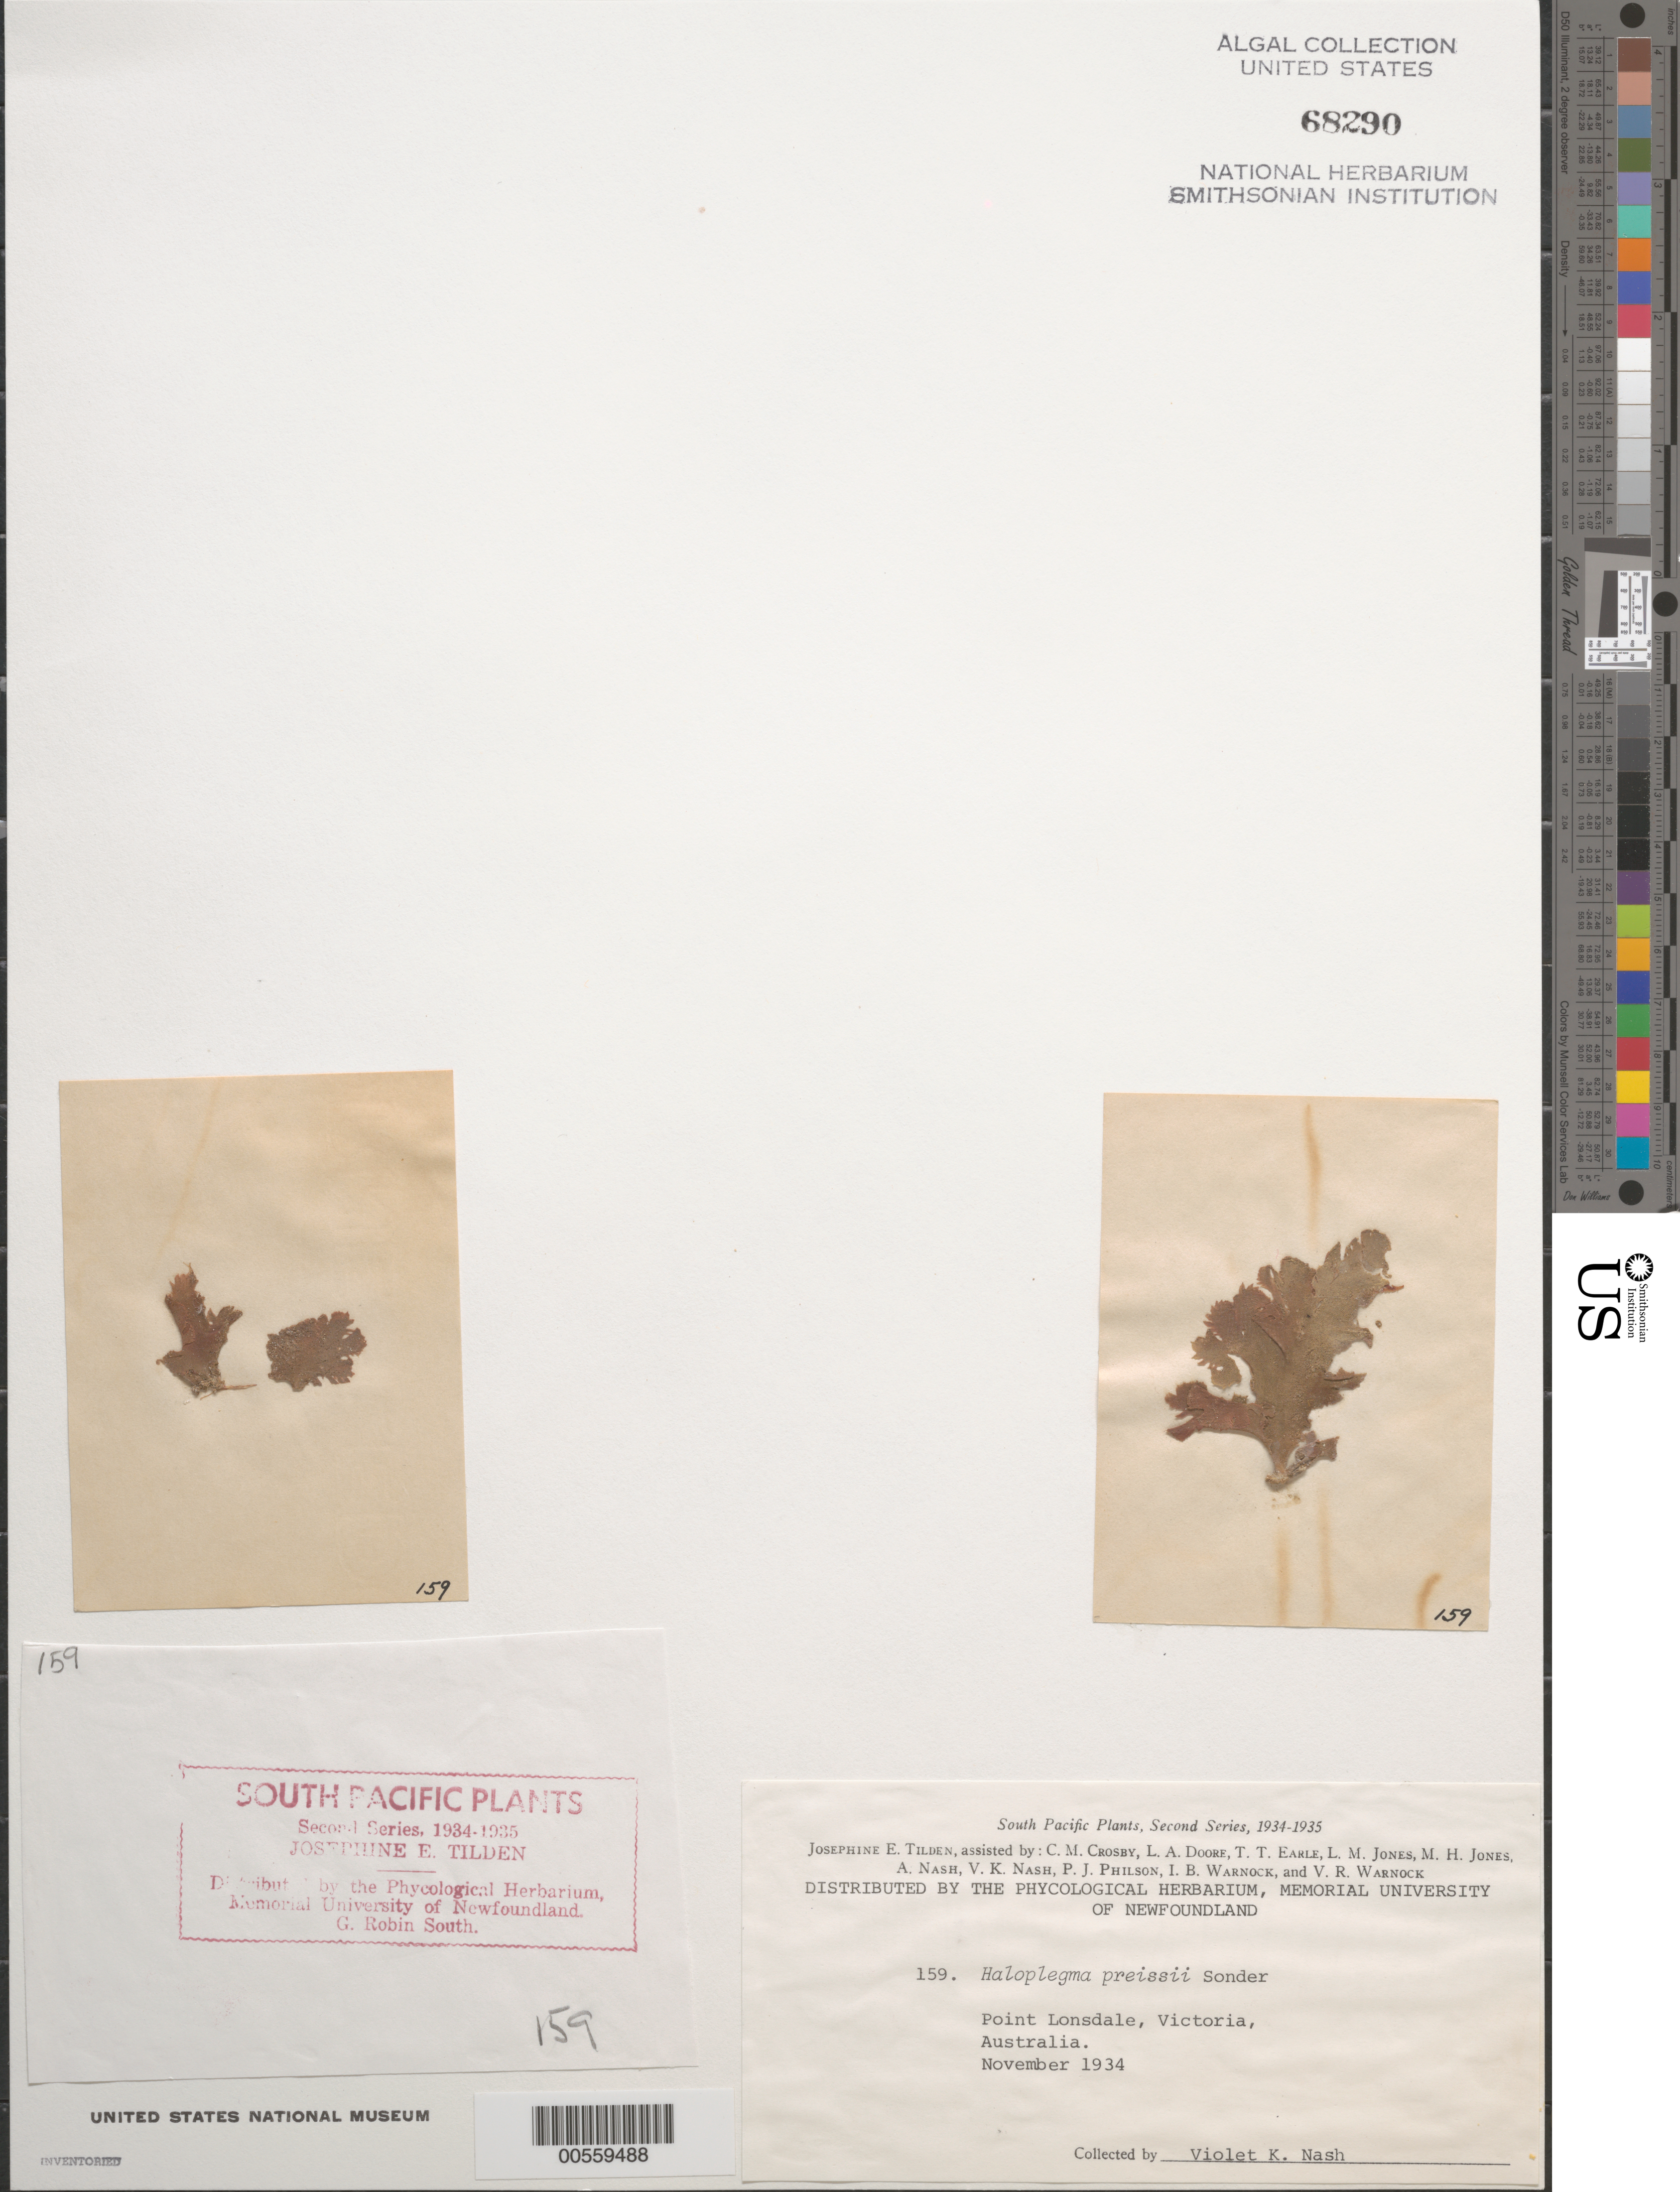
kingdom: Plantae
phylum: Rhodophyta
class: Florideophyceae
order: Ceramiales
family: Wrangeliaceae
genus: Haloplegma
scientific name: Haloplegma preissii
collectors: V. K. Nash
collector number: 159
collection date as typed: Nov 1934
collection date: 1934-11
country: Australia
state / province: Victoria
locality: Point lonsdale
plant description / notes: Tilden, South Pacific Plants, Second Series, 1934-1935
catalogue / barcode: US 68290